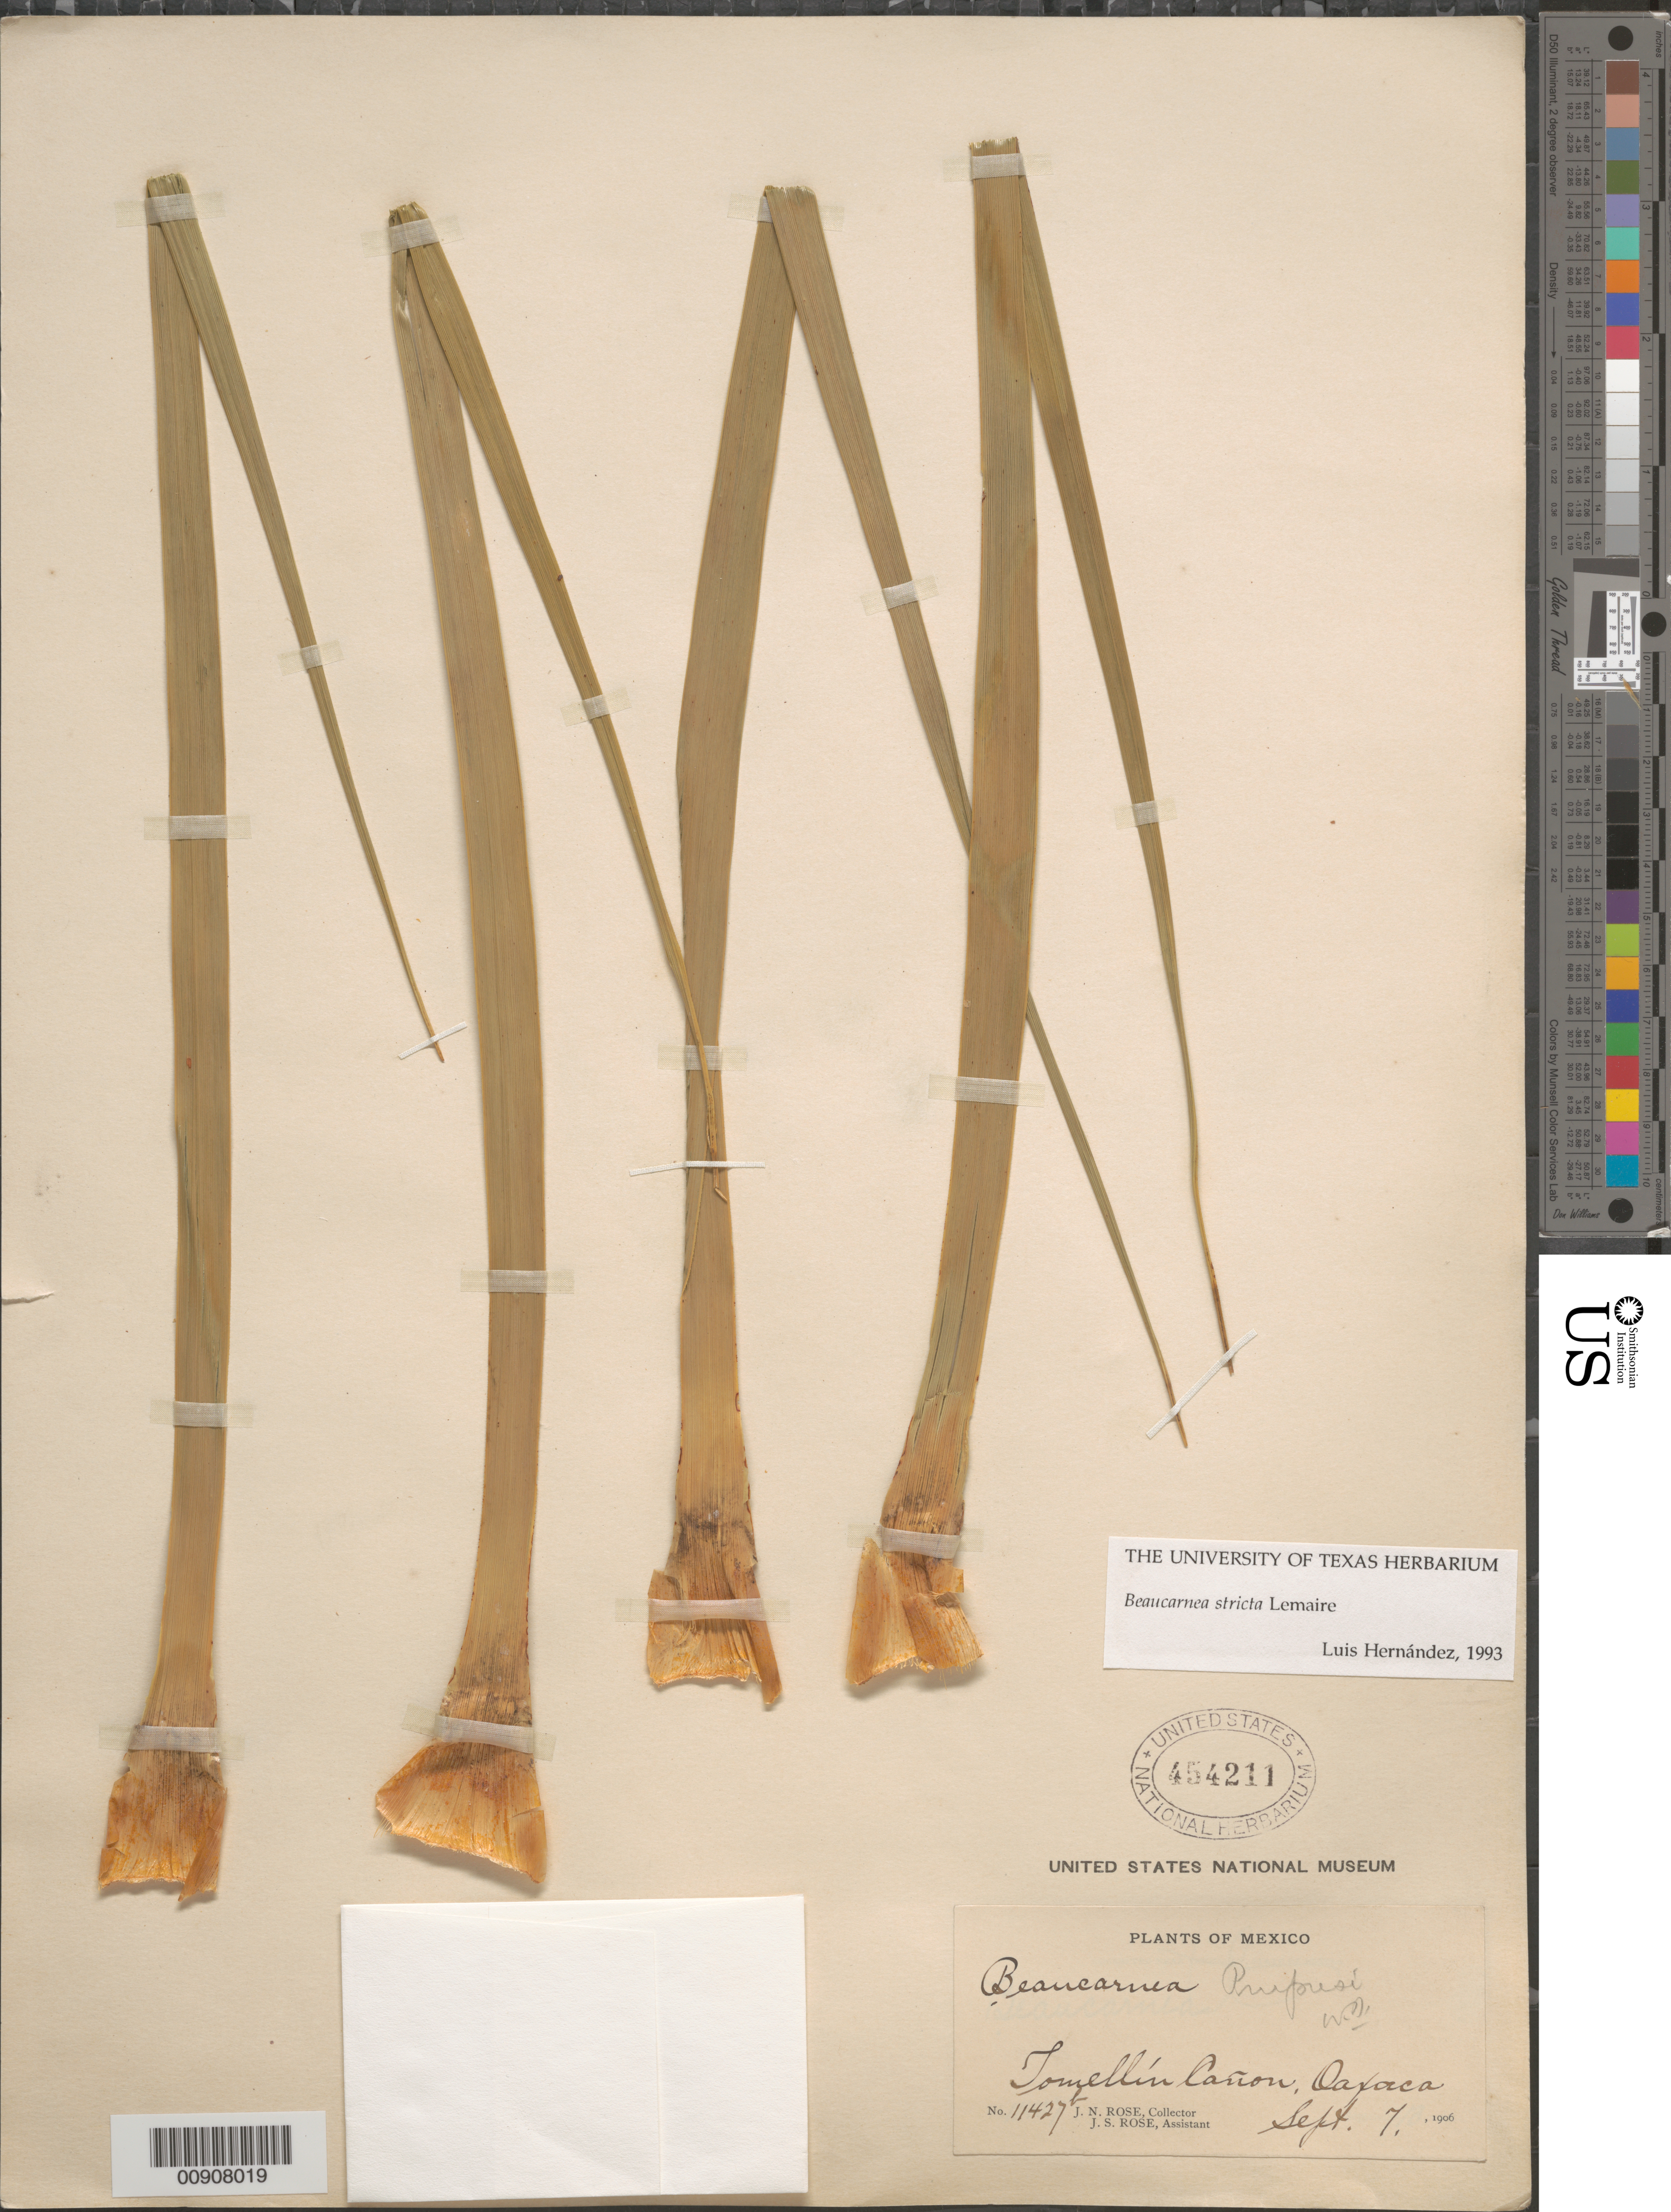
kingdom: Plantae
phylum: Tracheophyta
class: Liliopsida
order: Asparagales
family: Asparagaceae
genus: Beaucarnea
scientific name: Beaucarnea stricta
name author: Lem.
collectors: J. N. Rose & J. S. Rose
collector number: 11427 b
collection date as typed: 07 Sep 1906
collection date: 1906-09-07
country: Mexico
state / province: Oaxaca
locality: Tomellín Cañon, Oaxaca.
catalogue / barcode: US 454211